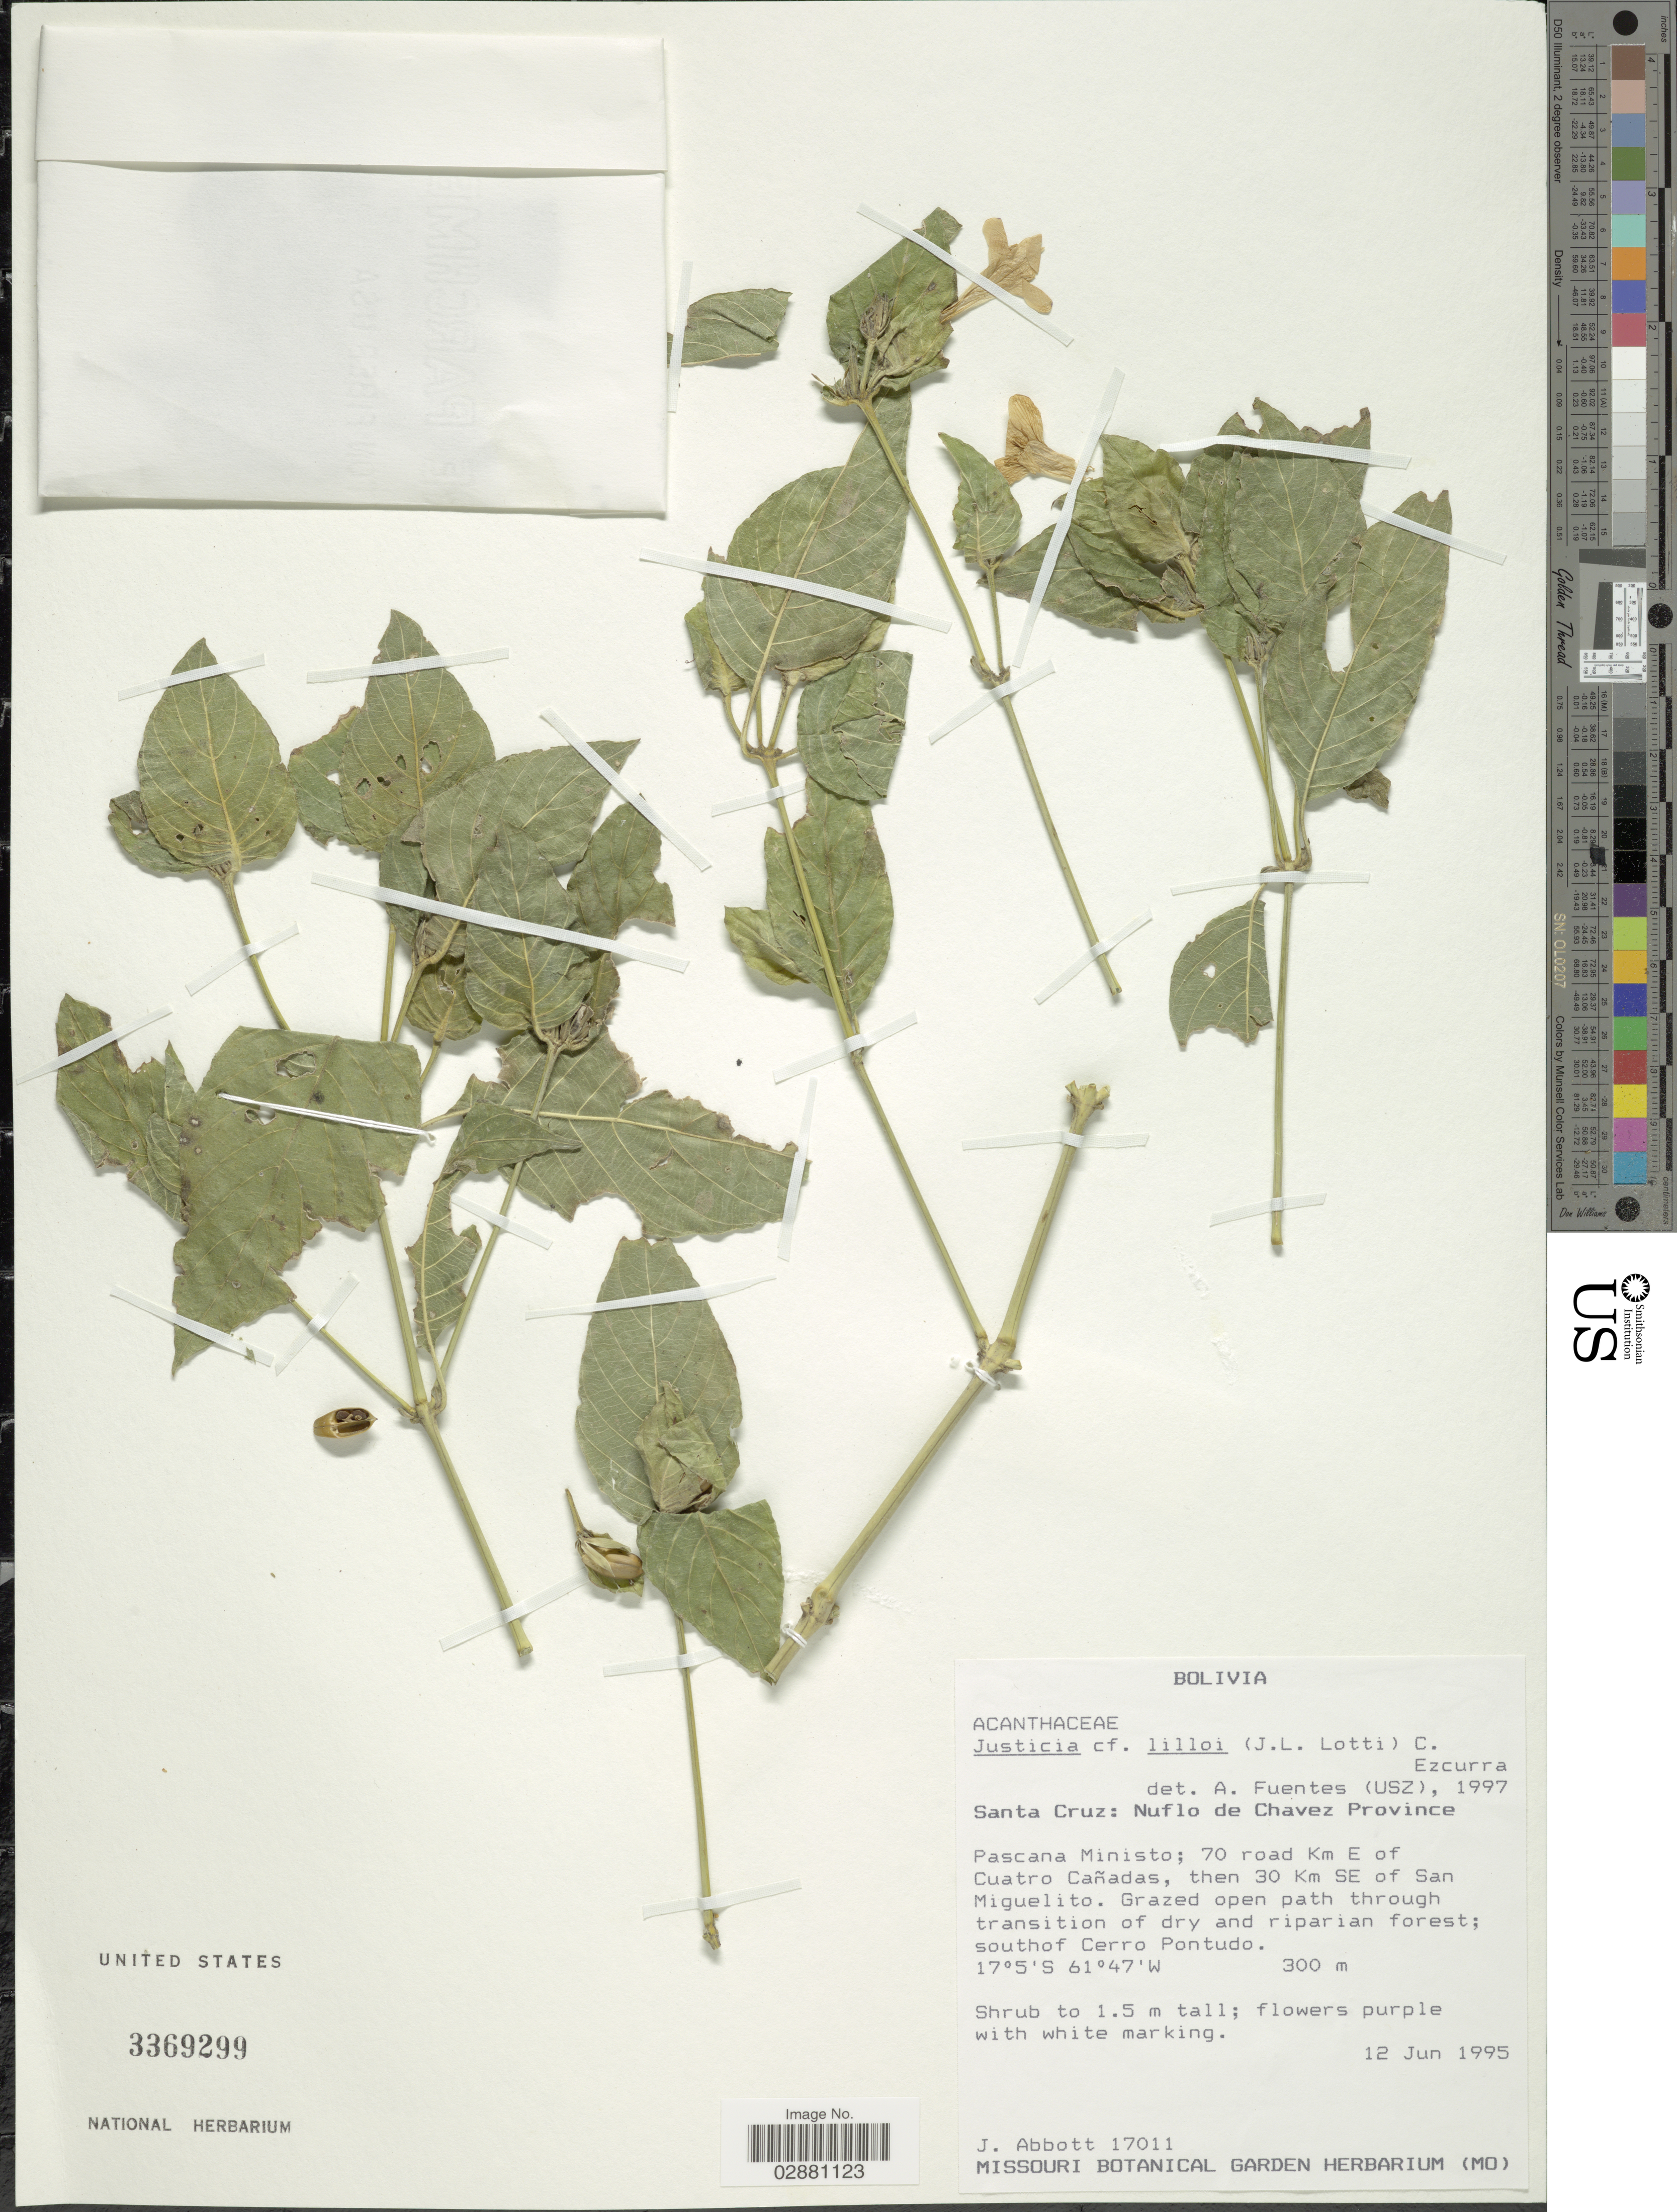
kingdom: Plantae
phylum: Tracheophyta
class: Magnoliopsida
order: Lamiales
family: Acanthaceae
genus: Justicia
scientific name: Justicia thunbergioides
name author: (Lindau) Leonard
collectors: J. Abbott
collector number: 17011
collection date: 1995-06-12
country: Bolivia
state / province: Santa Cruz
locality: Nuflo de Chavez Province. Pascana Ministo; 70 road Km E of Cuatro Cañadas, then 30 Km SE of San Miguelito. South of Cerro Pontudo.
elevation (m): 300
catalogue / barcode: US 3369299